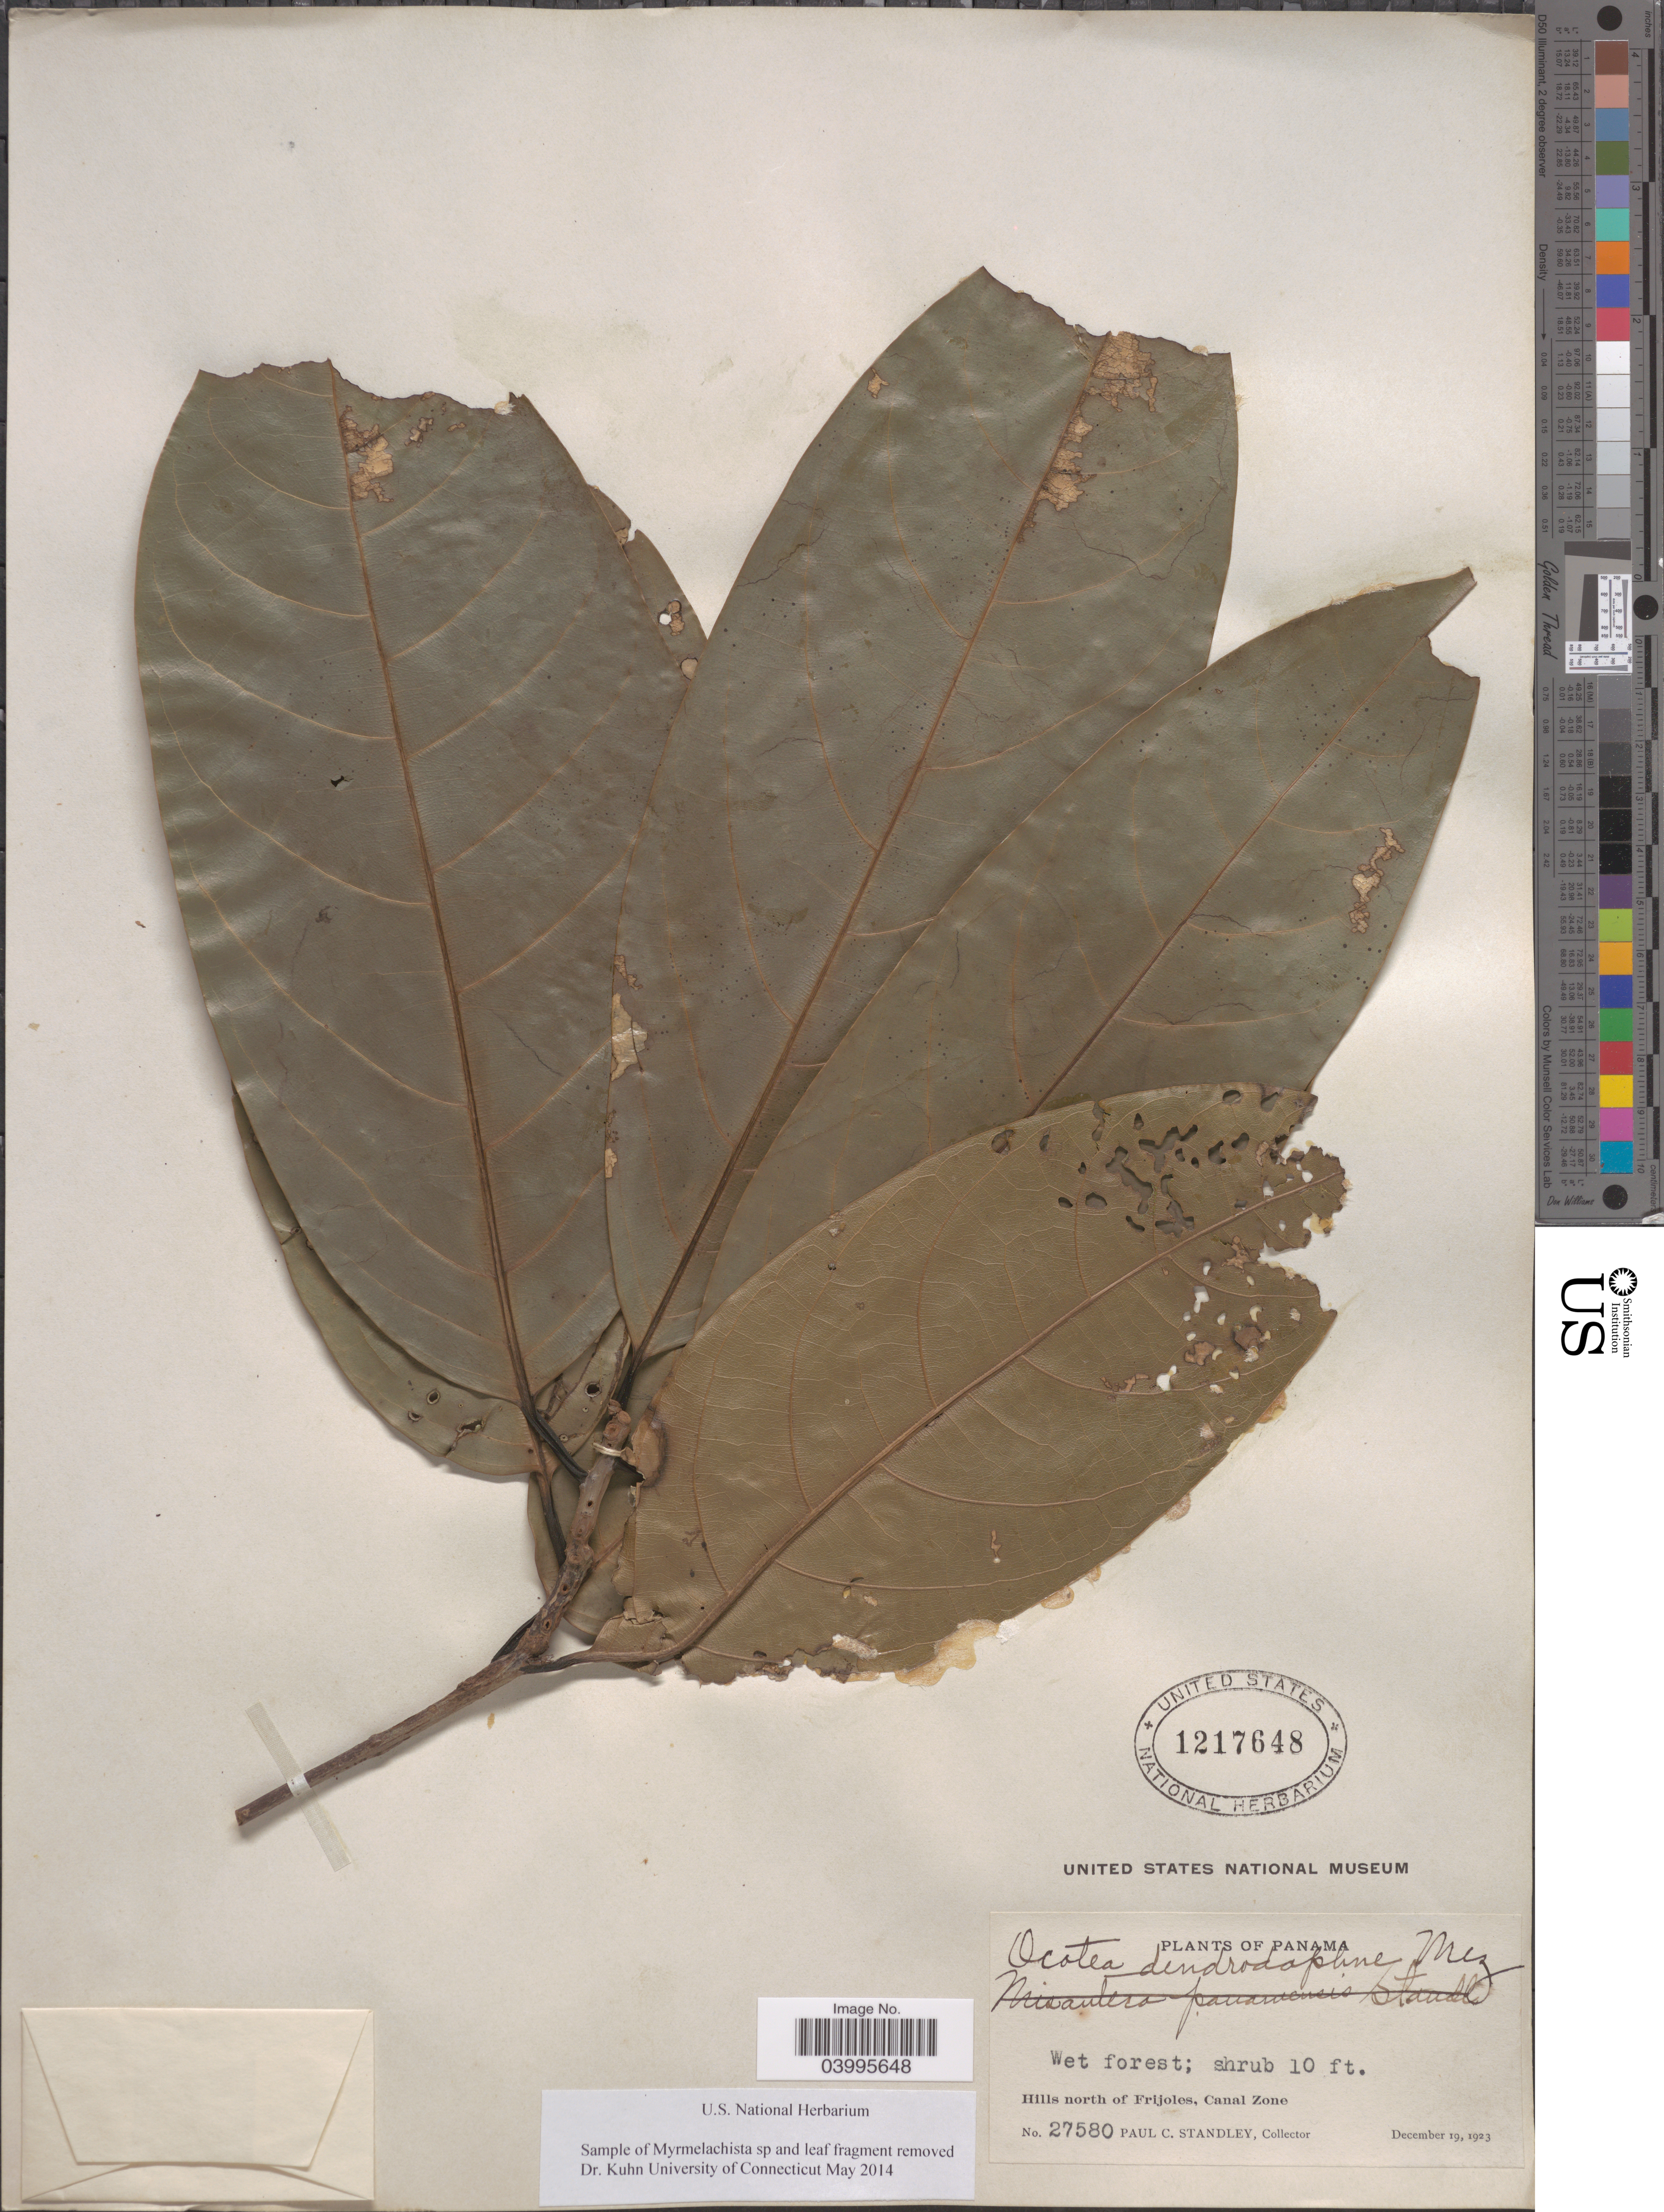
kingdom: Plantae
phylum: Tracheophyta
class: Magnoliopsida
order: Laurales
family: Lauraceae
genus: Ocotea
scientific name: Ocotea dendrodaphne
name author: Mez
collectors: P. C. Standley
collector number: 27580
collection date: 1923-12-19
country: Panama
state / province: Colón / Panamá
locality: Hills north of Frijoles, Canal Zone.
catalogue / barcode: US 1217648